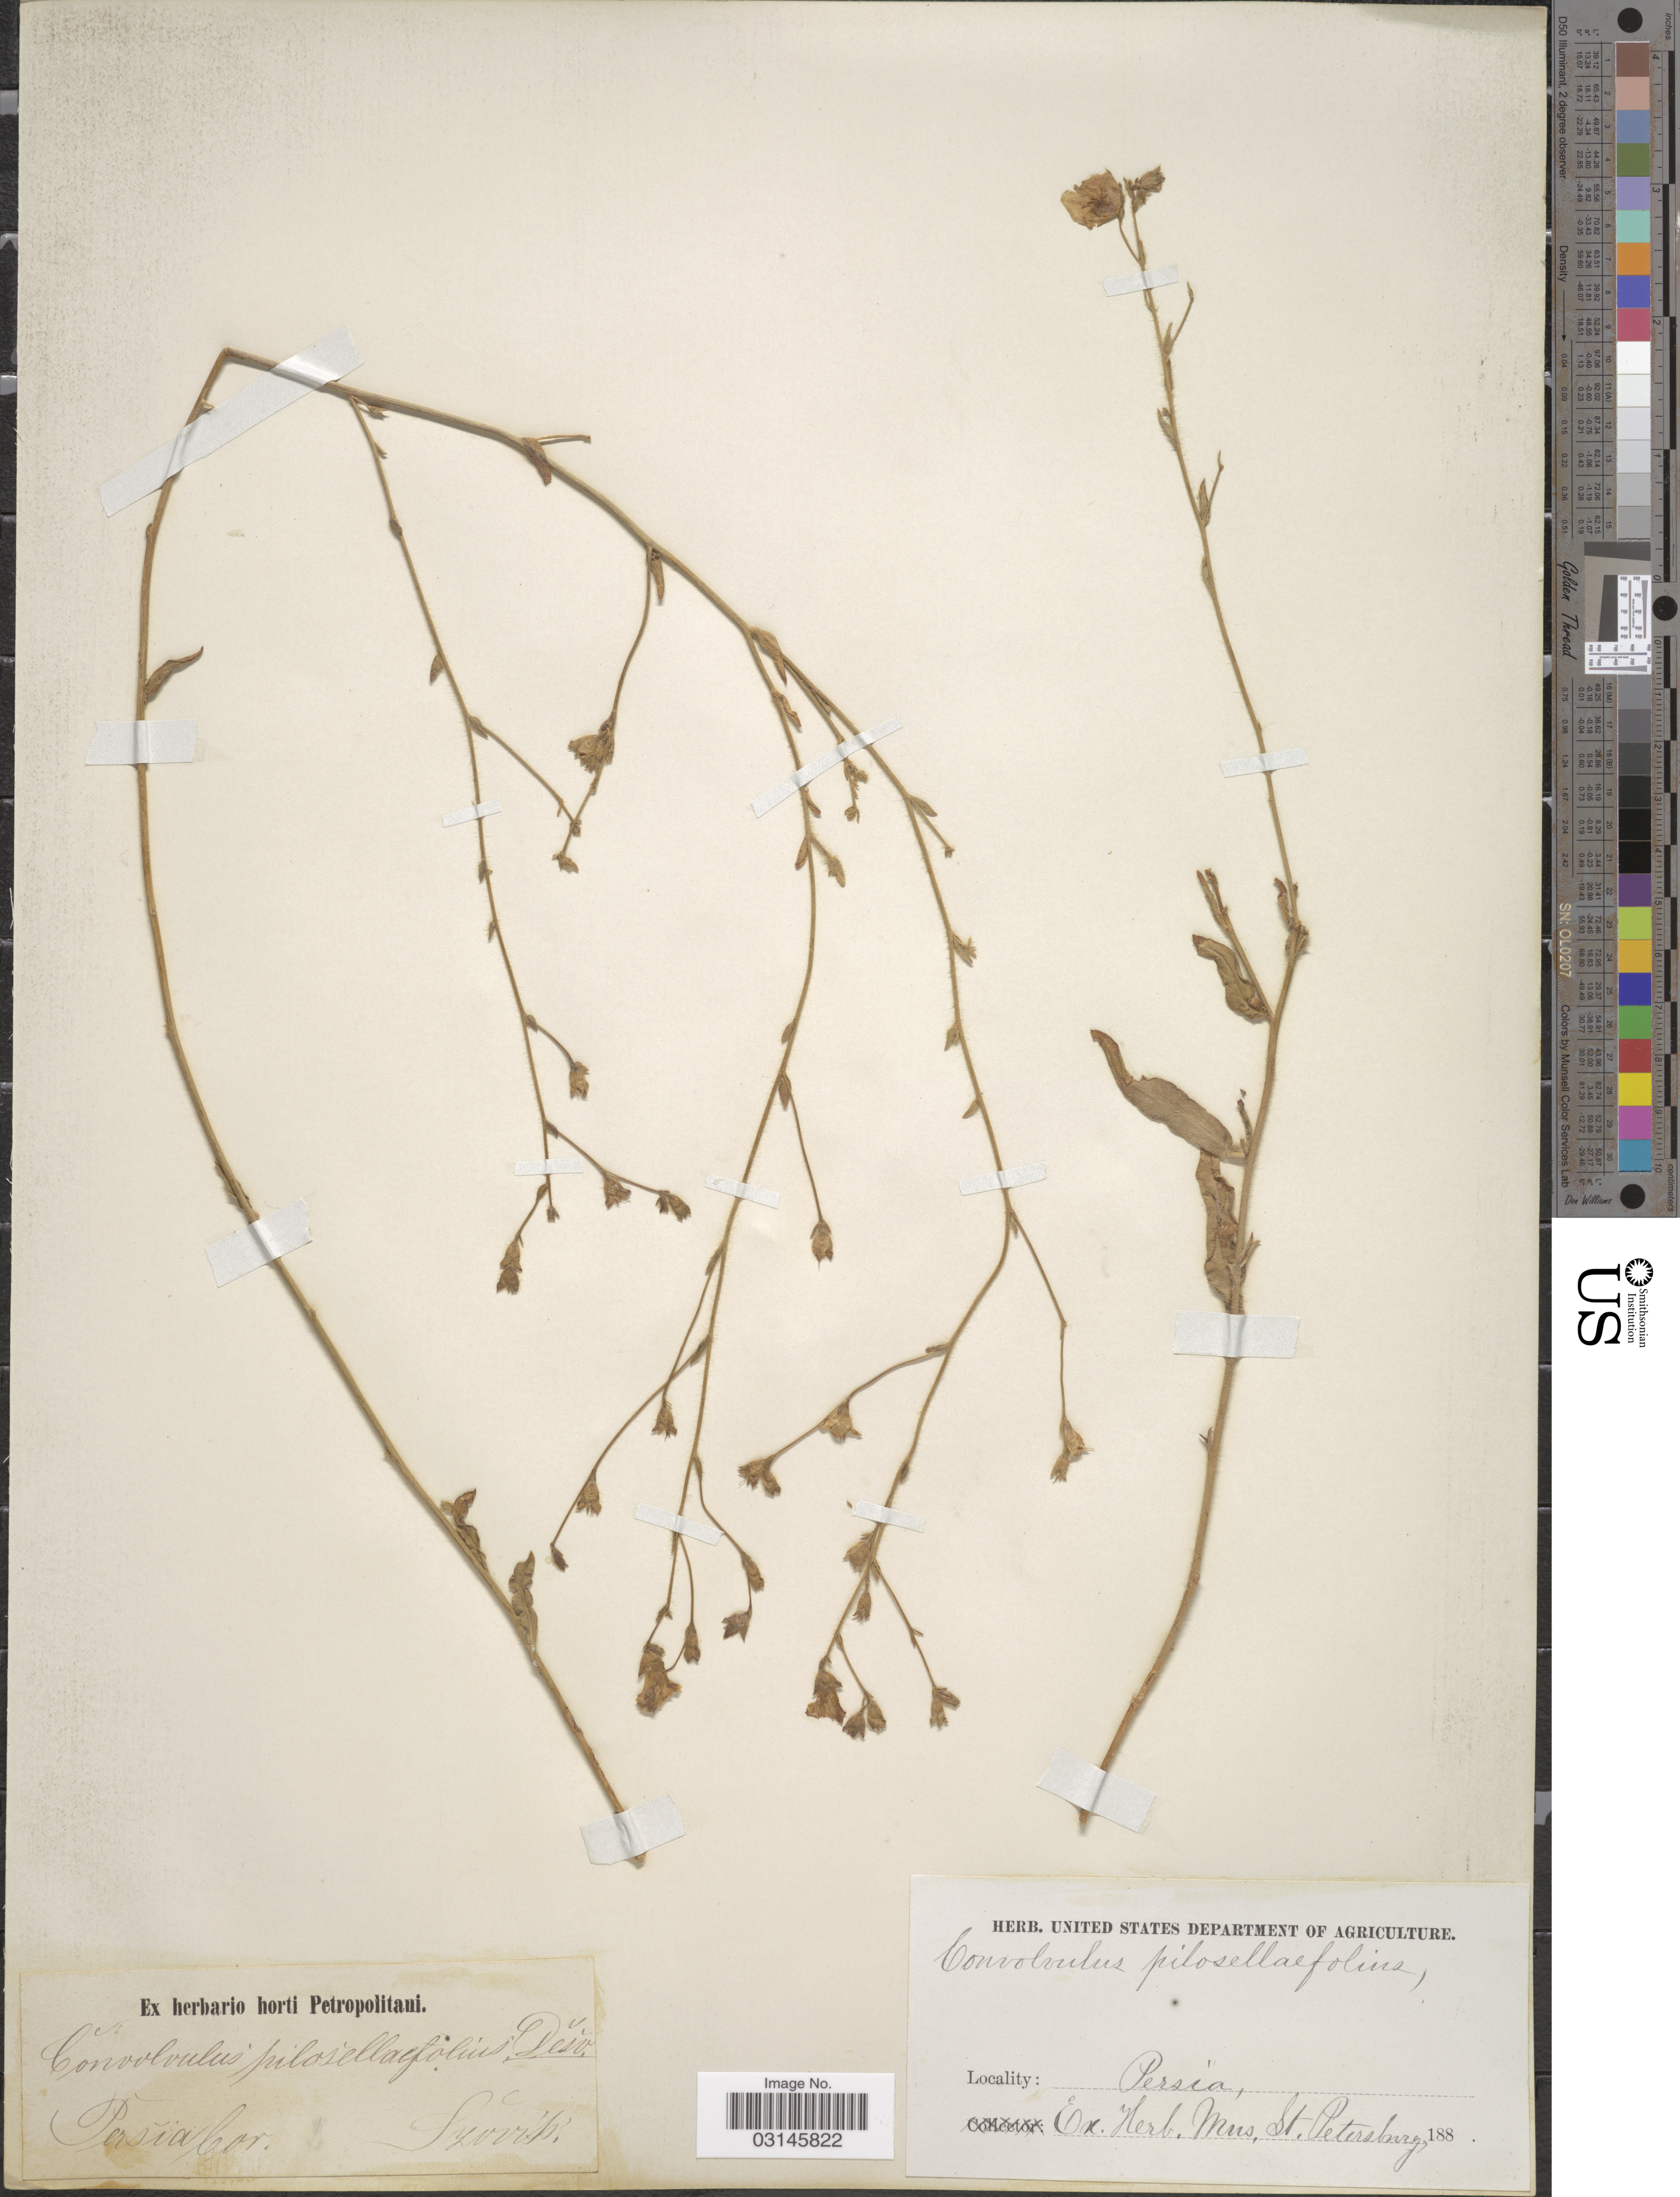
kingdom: Plantae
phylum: Tracheophyta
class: Magnoliopsida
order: Solanales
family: Convolvulaceae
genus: Convolvulus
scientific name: Convolvulus pilosellifolius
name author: Desr.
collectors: Szovits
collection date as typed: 188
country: Iran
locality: Persia bor.